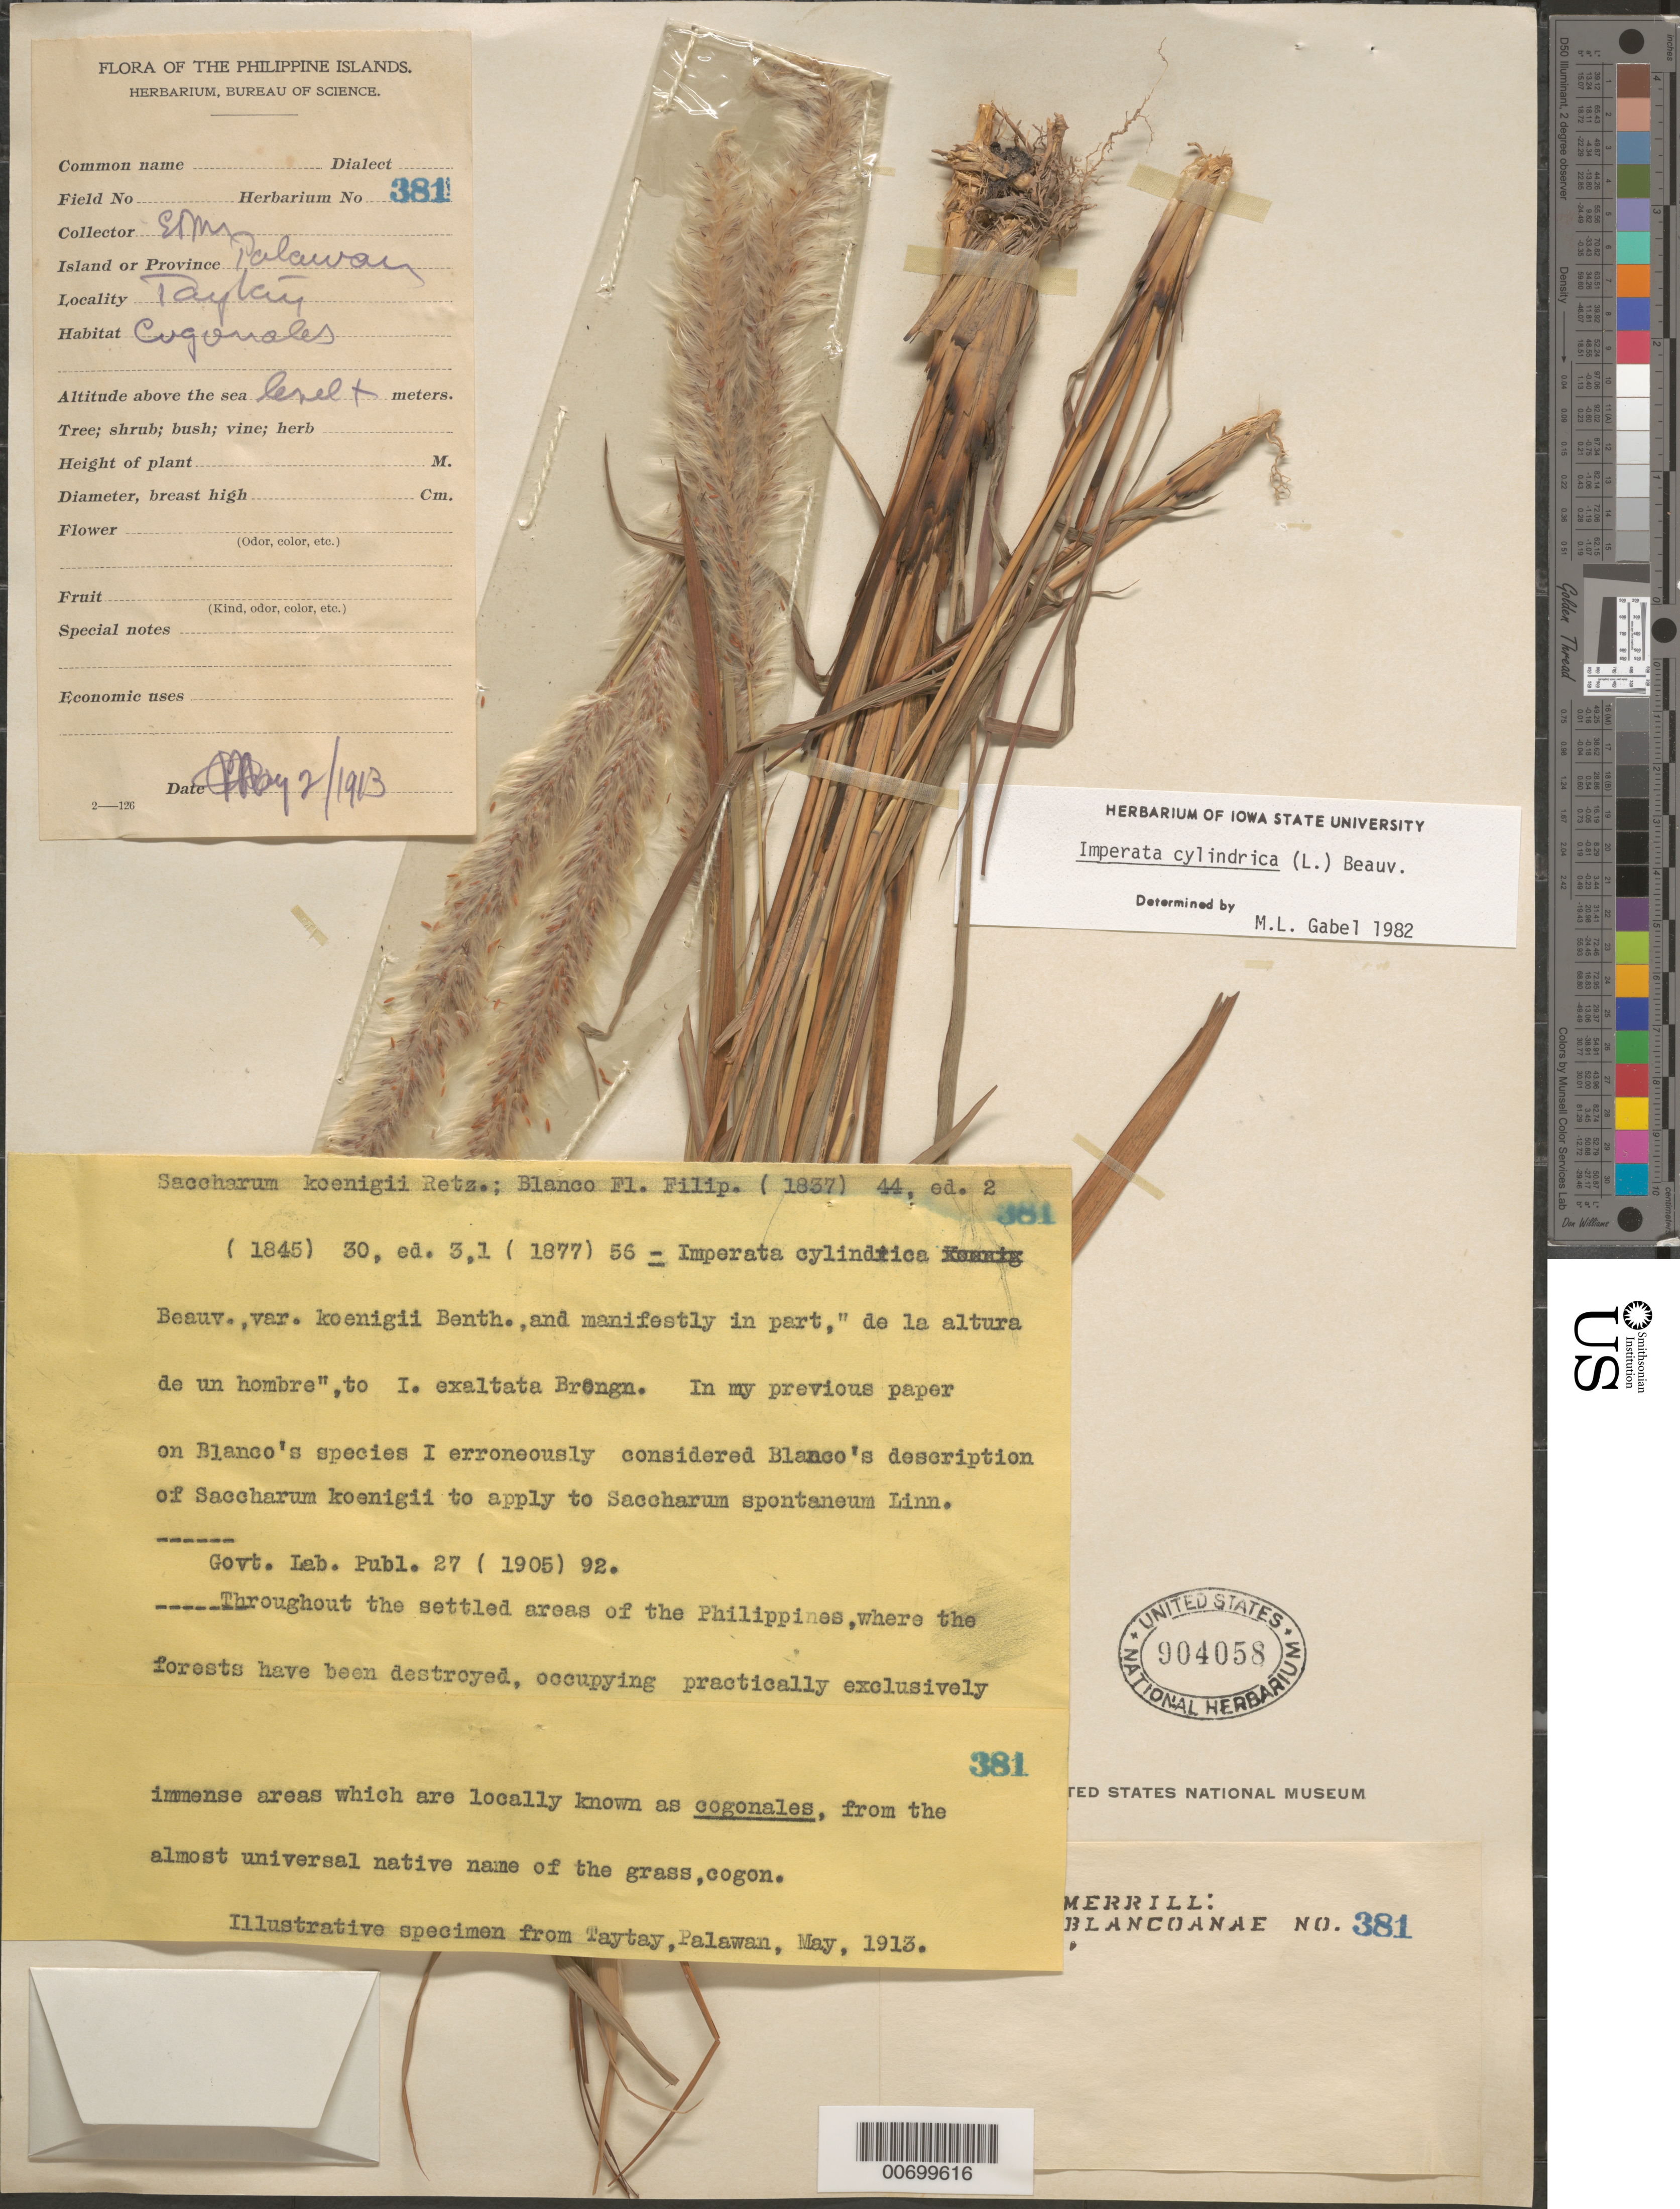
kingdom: Plantae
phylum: Tracheophyta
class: Liliopsida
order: Poales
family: Poaceae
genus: Imperata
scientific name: Imperata cylindrica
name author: (L.) P. Beauv.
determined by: Gabel, M. L.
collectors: E. D. Merrill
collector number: Sp. Blancoan. 0381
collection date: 1913-05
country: Philippines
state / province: Mimaropa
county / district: Palawan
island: Luzon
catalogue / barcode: US 904058